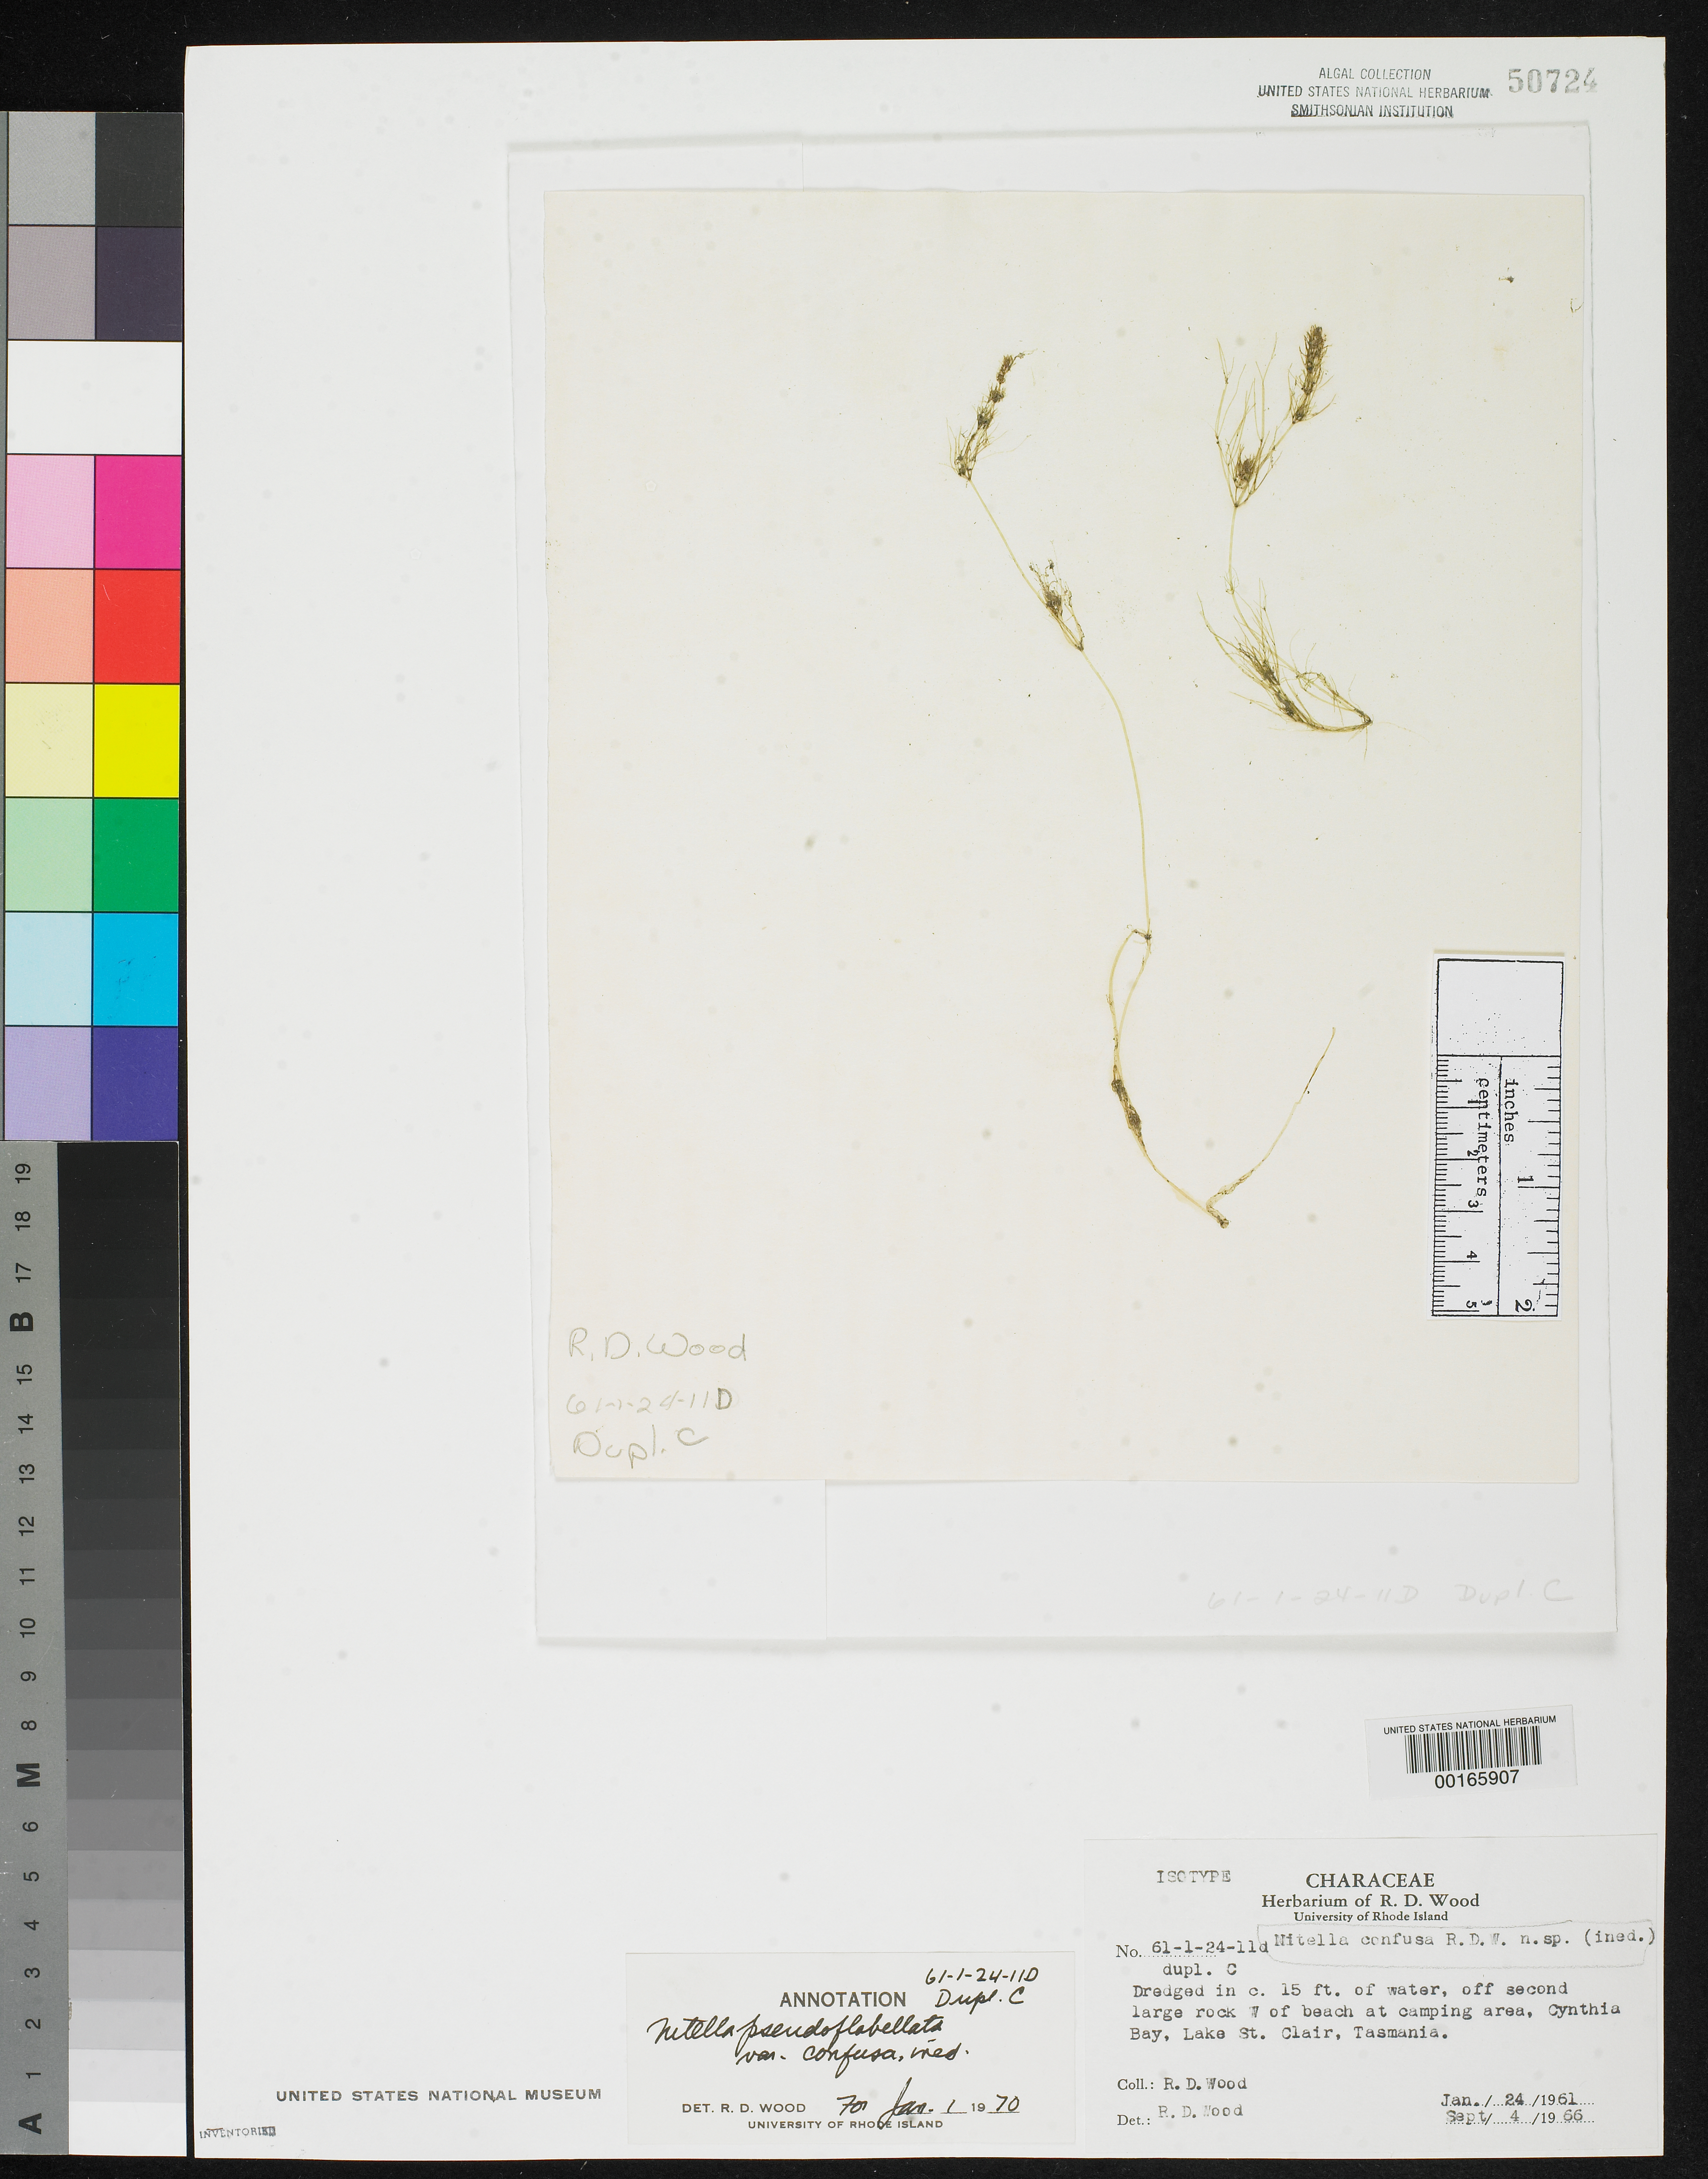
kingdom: Plantae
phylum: Charophyta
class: Charophyceae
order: Charales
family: Characeae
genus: Nitella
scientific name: Nitella confusa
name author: R.D. Wood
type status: Isotype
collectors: R. Wood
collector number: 61-1-24-11D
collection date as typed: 24 Jan 1961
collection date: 1961-01-24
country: Australia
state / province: Tasmania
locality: Cynthia Bay, Lake St. Clair.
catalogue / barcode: US 50724